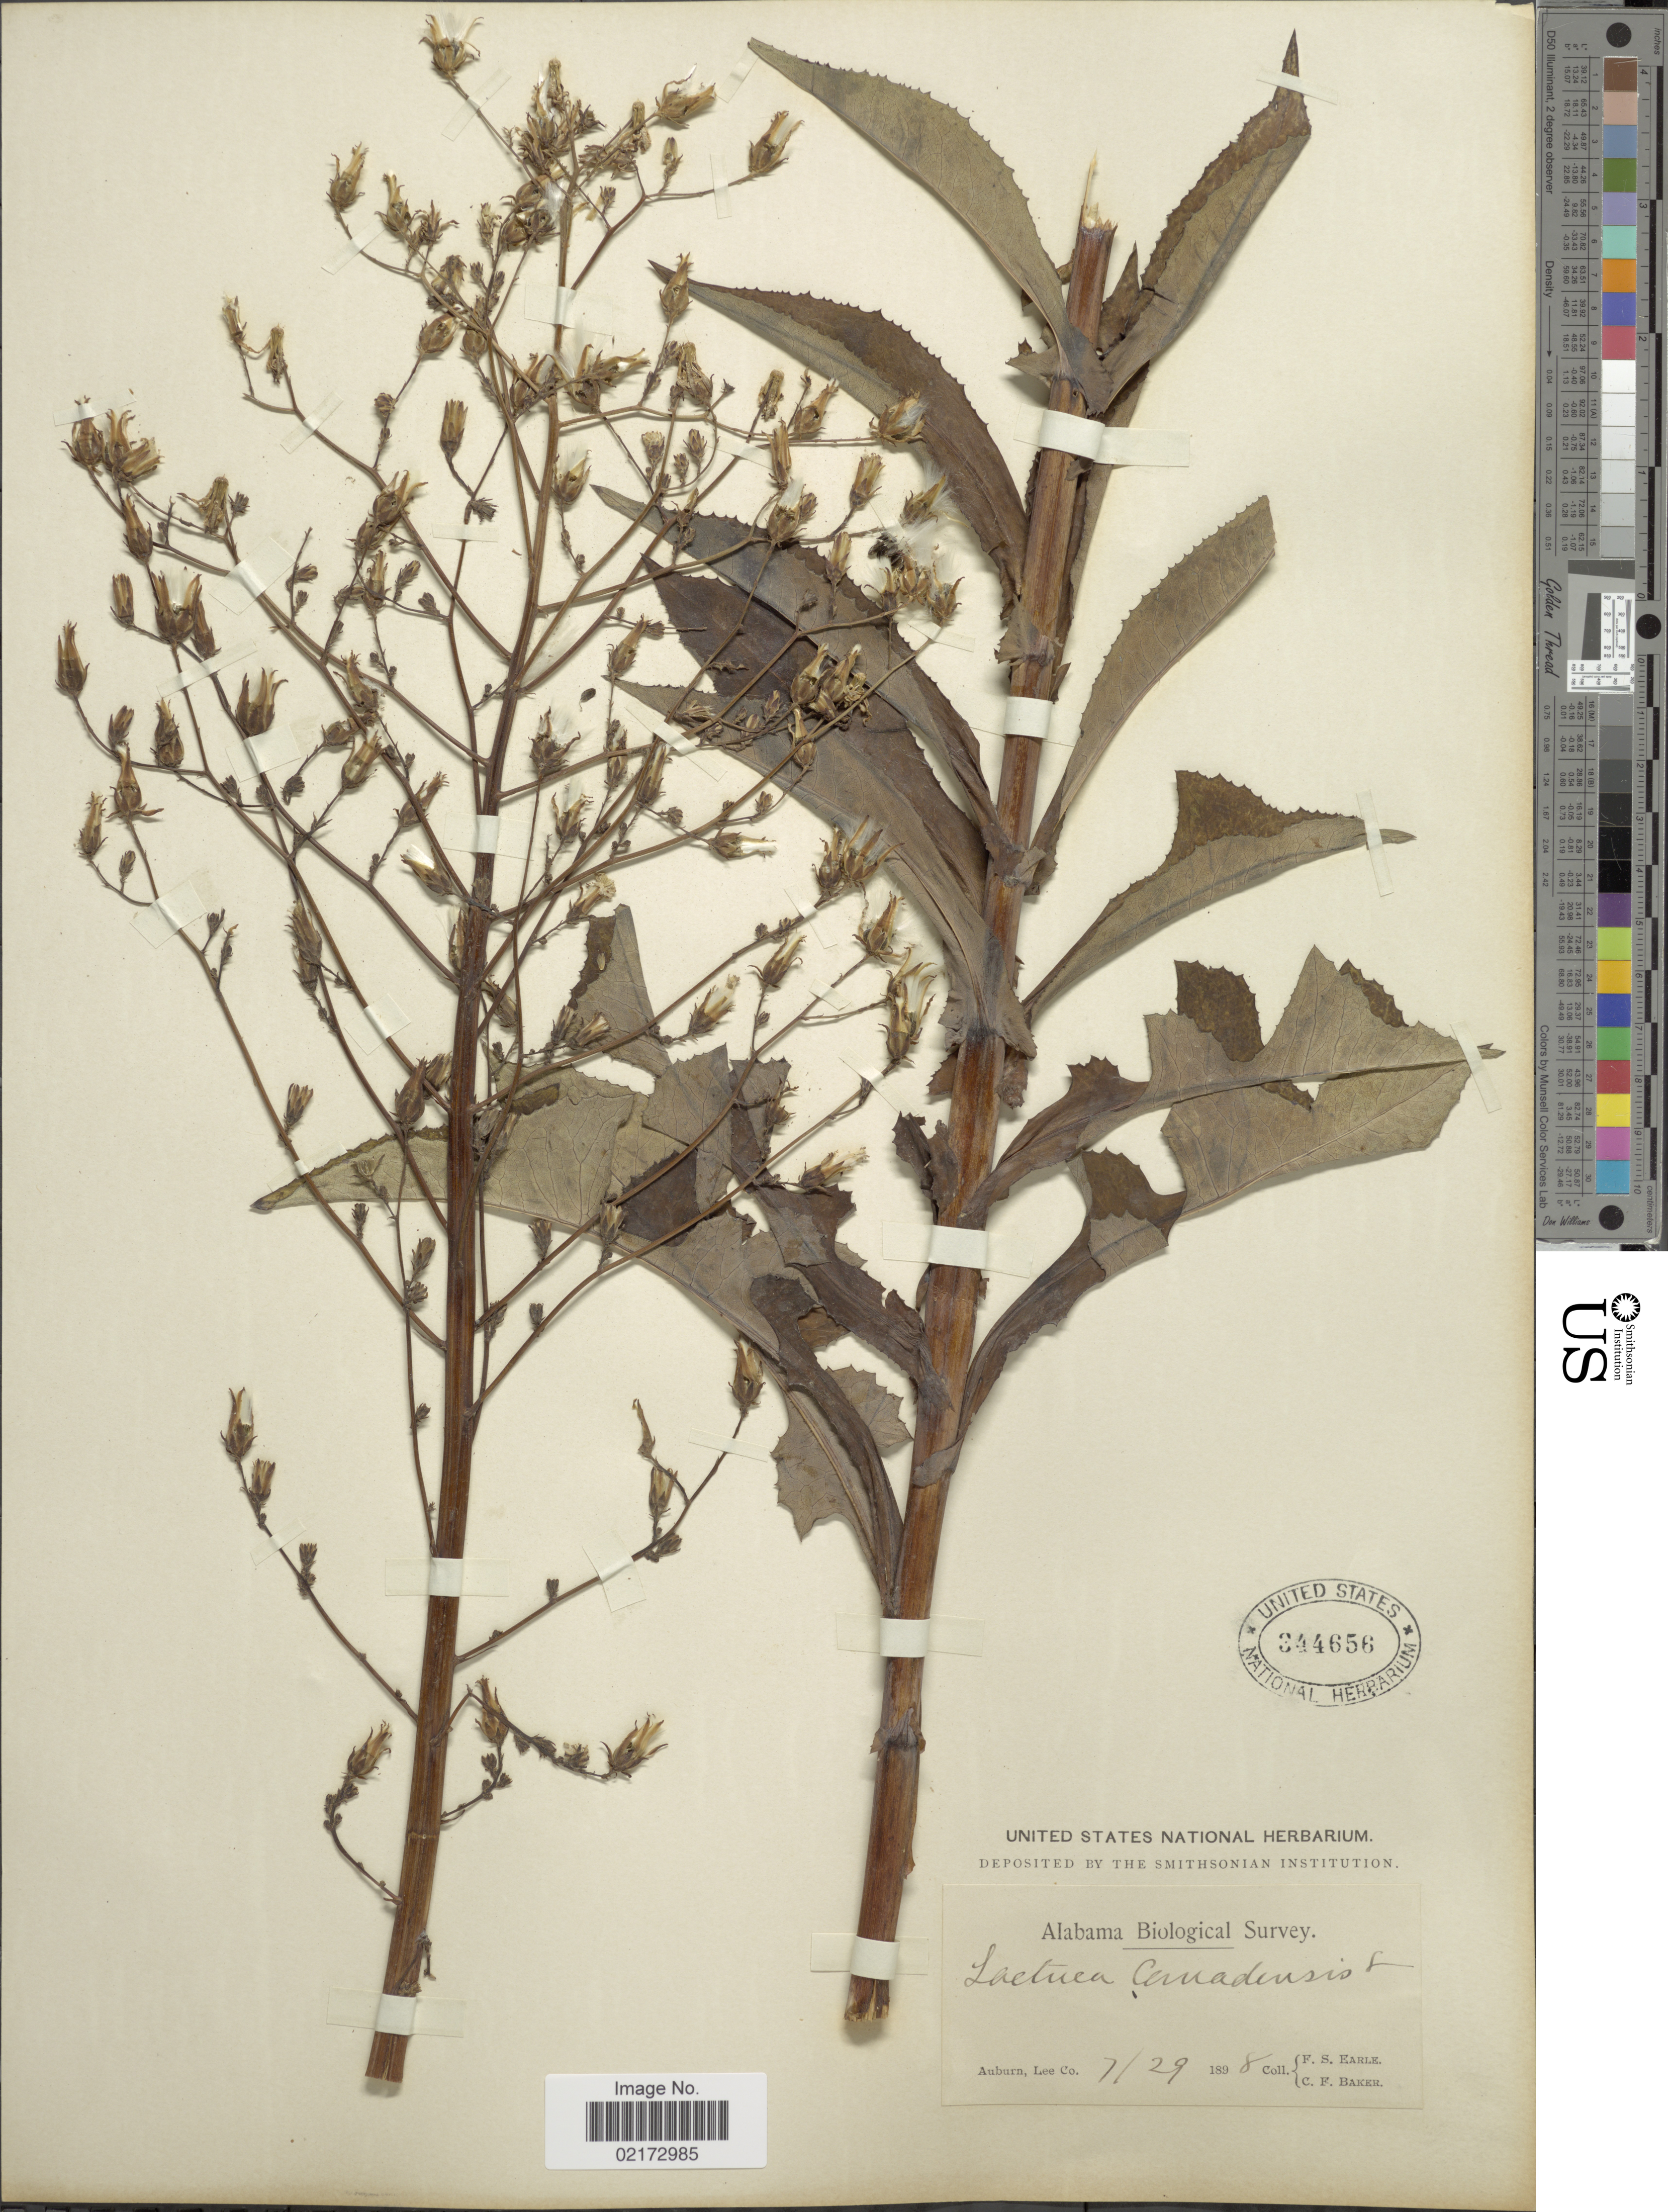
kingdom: Plantae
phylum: Tracheophyta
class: Magnoliopsida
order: Asterales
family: Asteraceae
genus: Lactuca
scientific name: Lactuca canadensis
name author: L.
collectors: F. S. Earle & C. F. Baker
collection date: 1898-07-29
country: United States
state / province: Alabama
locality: Auburn, Lee Co.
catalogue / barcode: US 344656